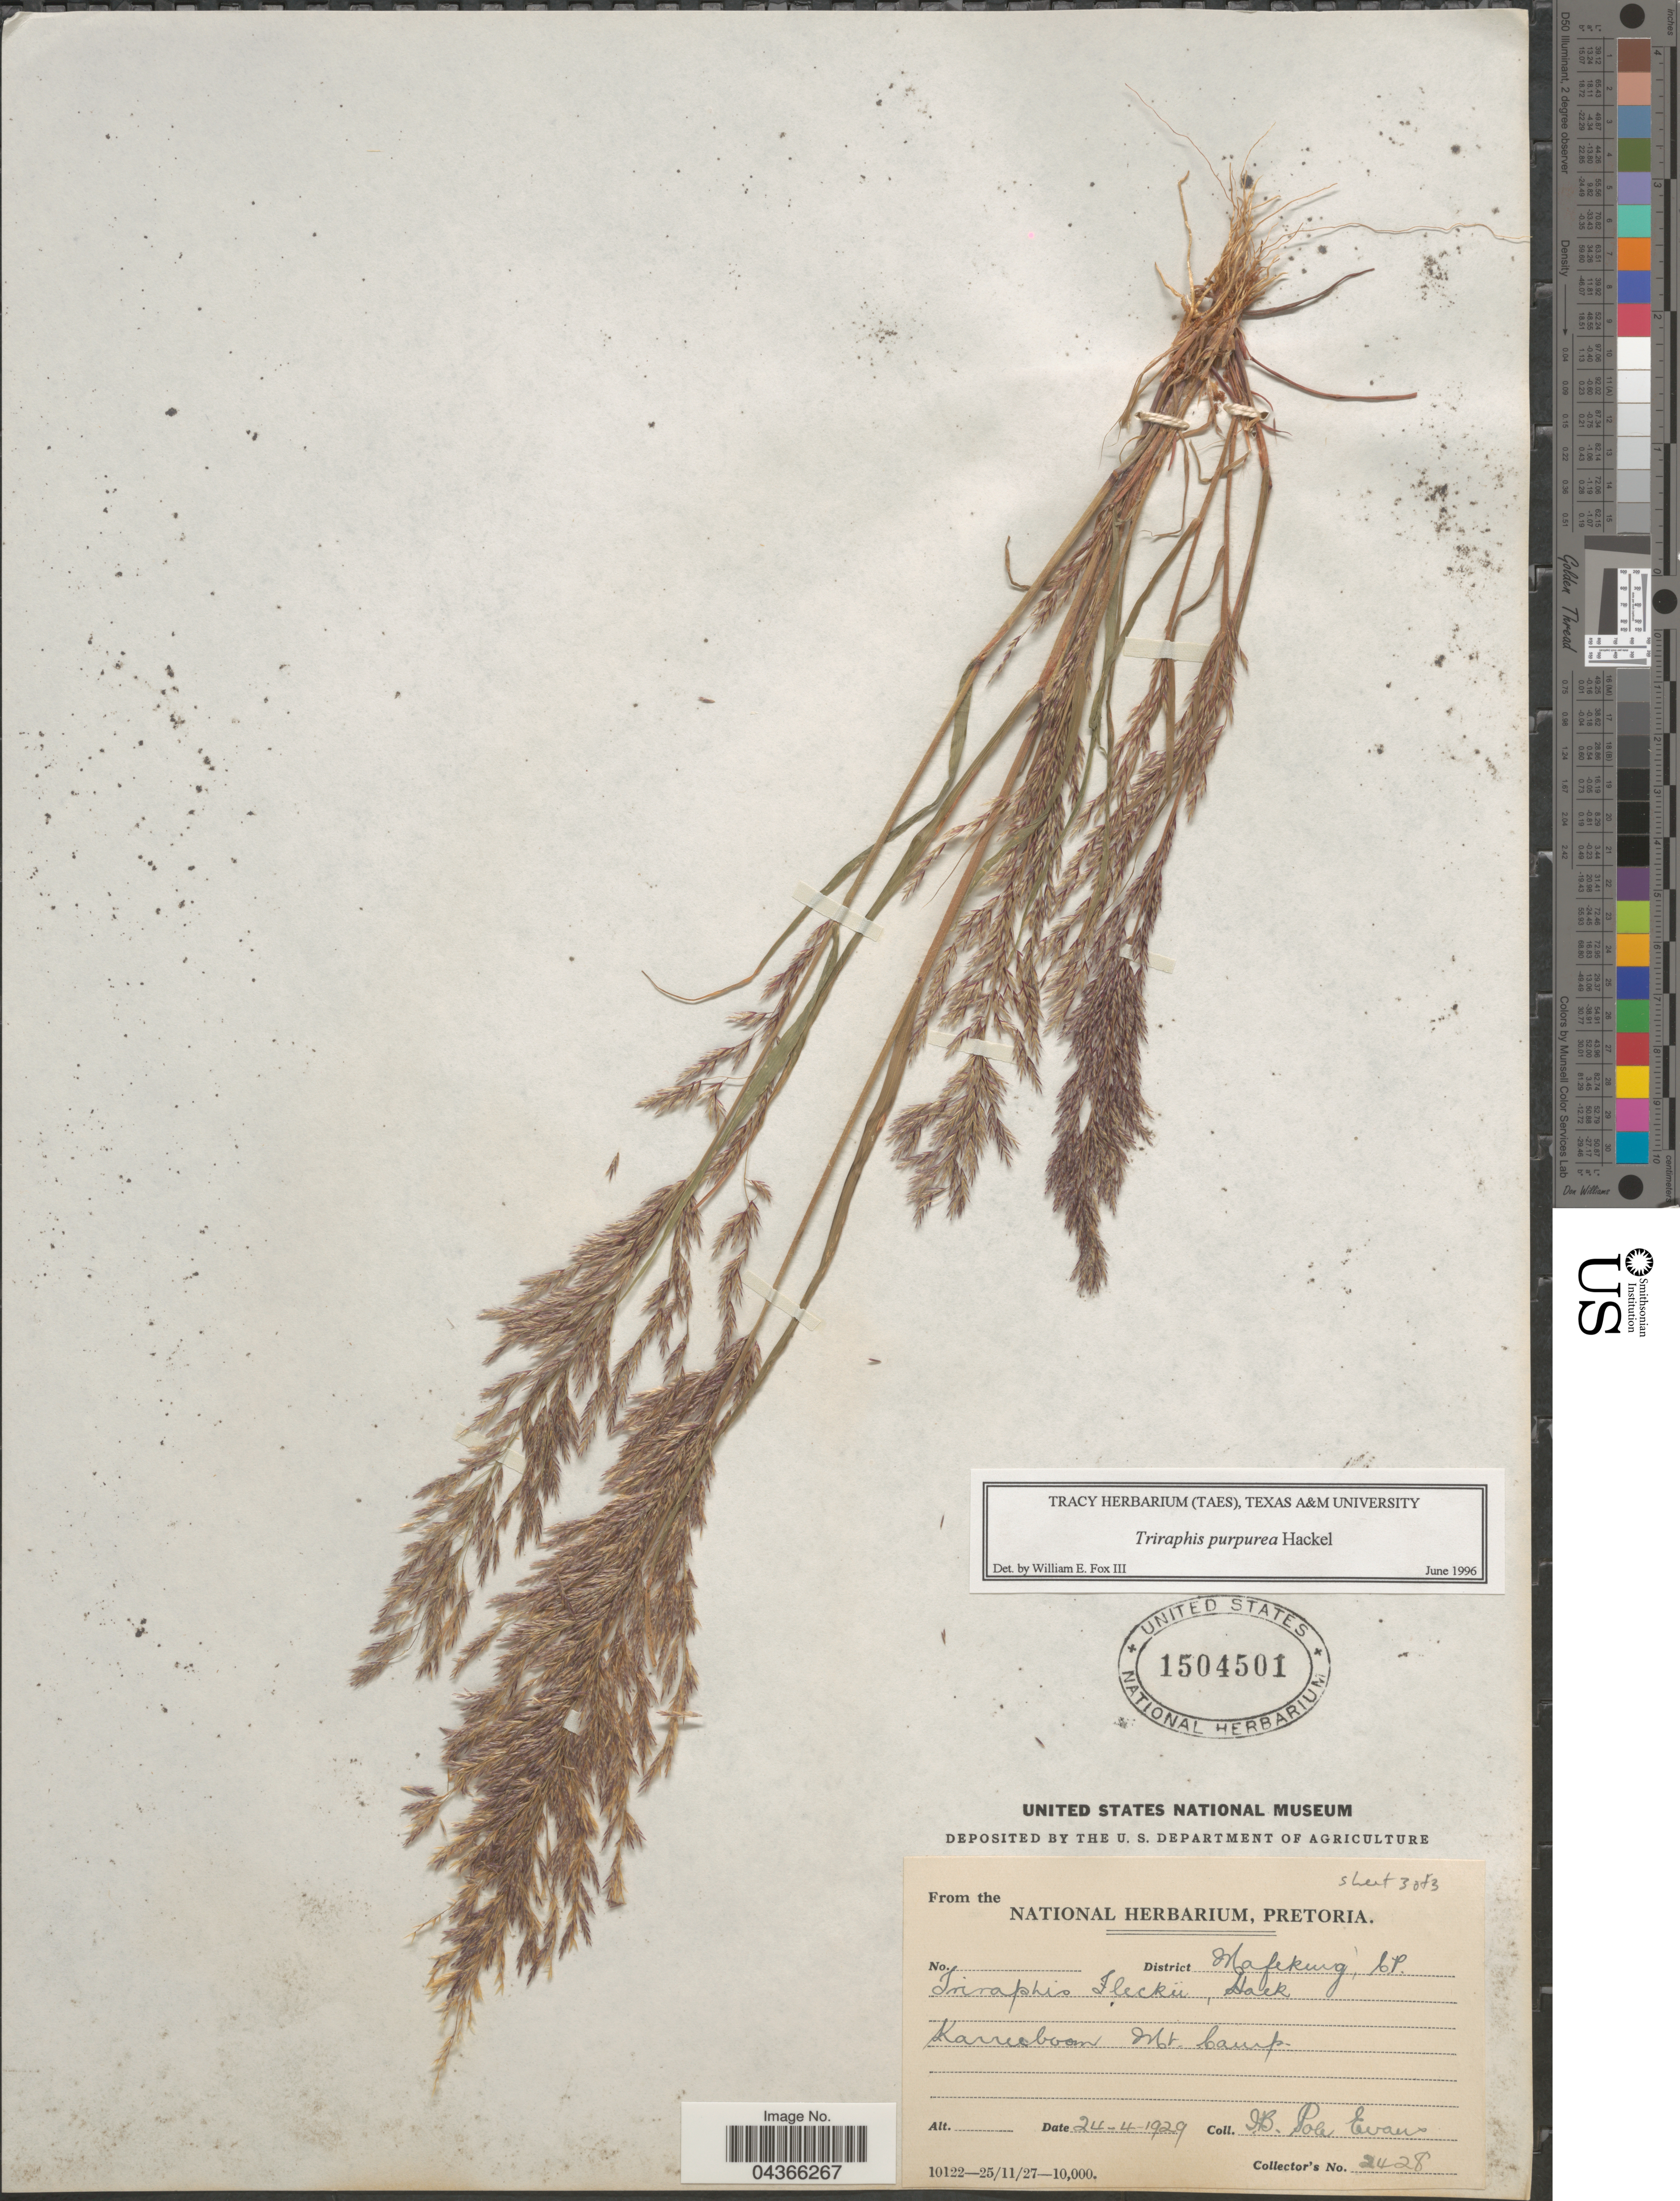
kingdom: Plantae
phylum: Tracheophyta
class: Liliopsida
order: Poales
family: Poaceae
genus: Triraphis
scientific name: Triraphis purpurea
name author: Hack.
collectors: I. B. Pole-Evans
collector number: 2428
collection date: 1929-04-24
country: South Africa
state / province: North West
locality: District Mafeking, C.P. Karreeboom. Mt. Camp.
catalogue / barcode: US 1504501